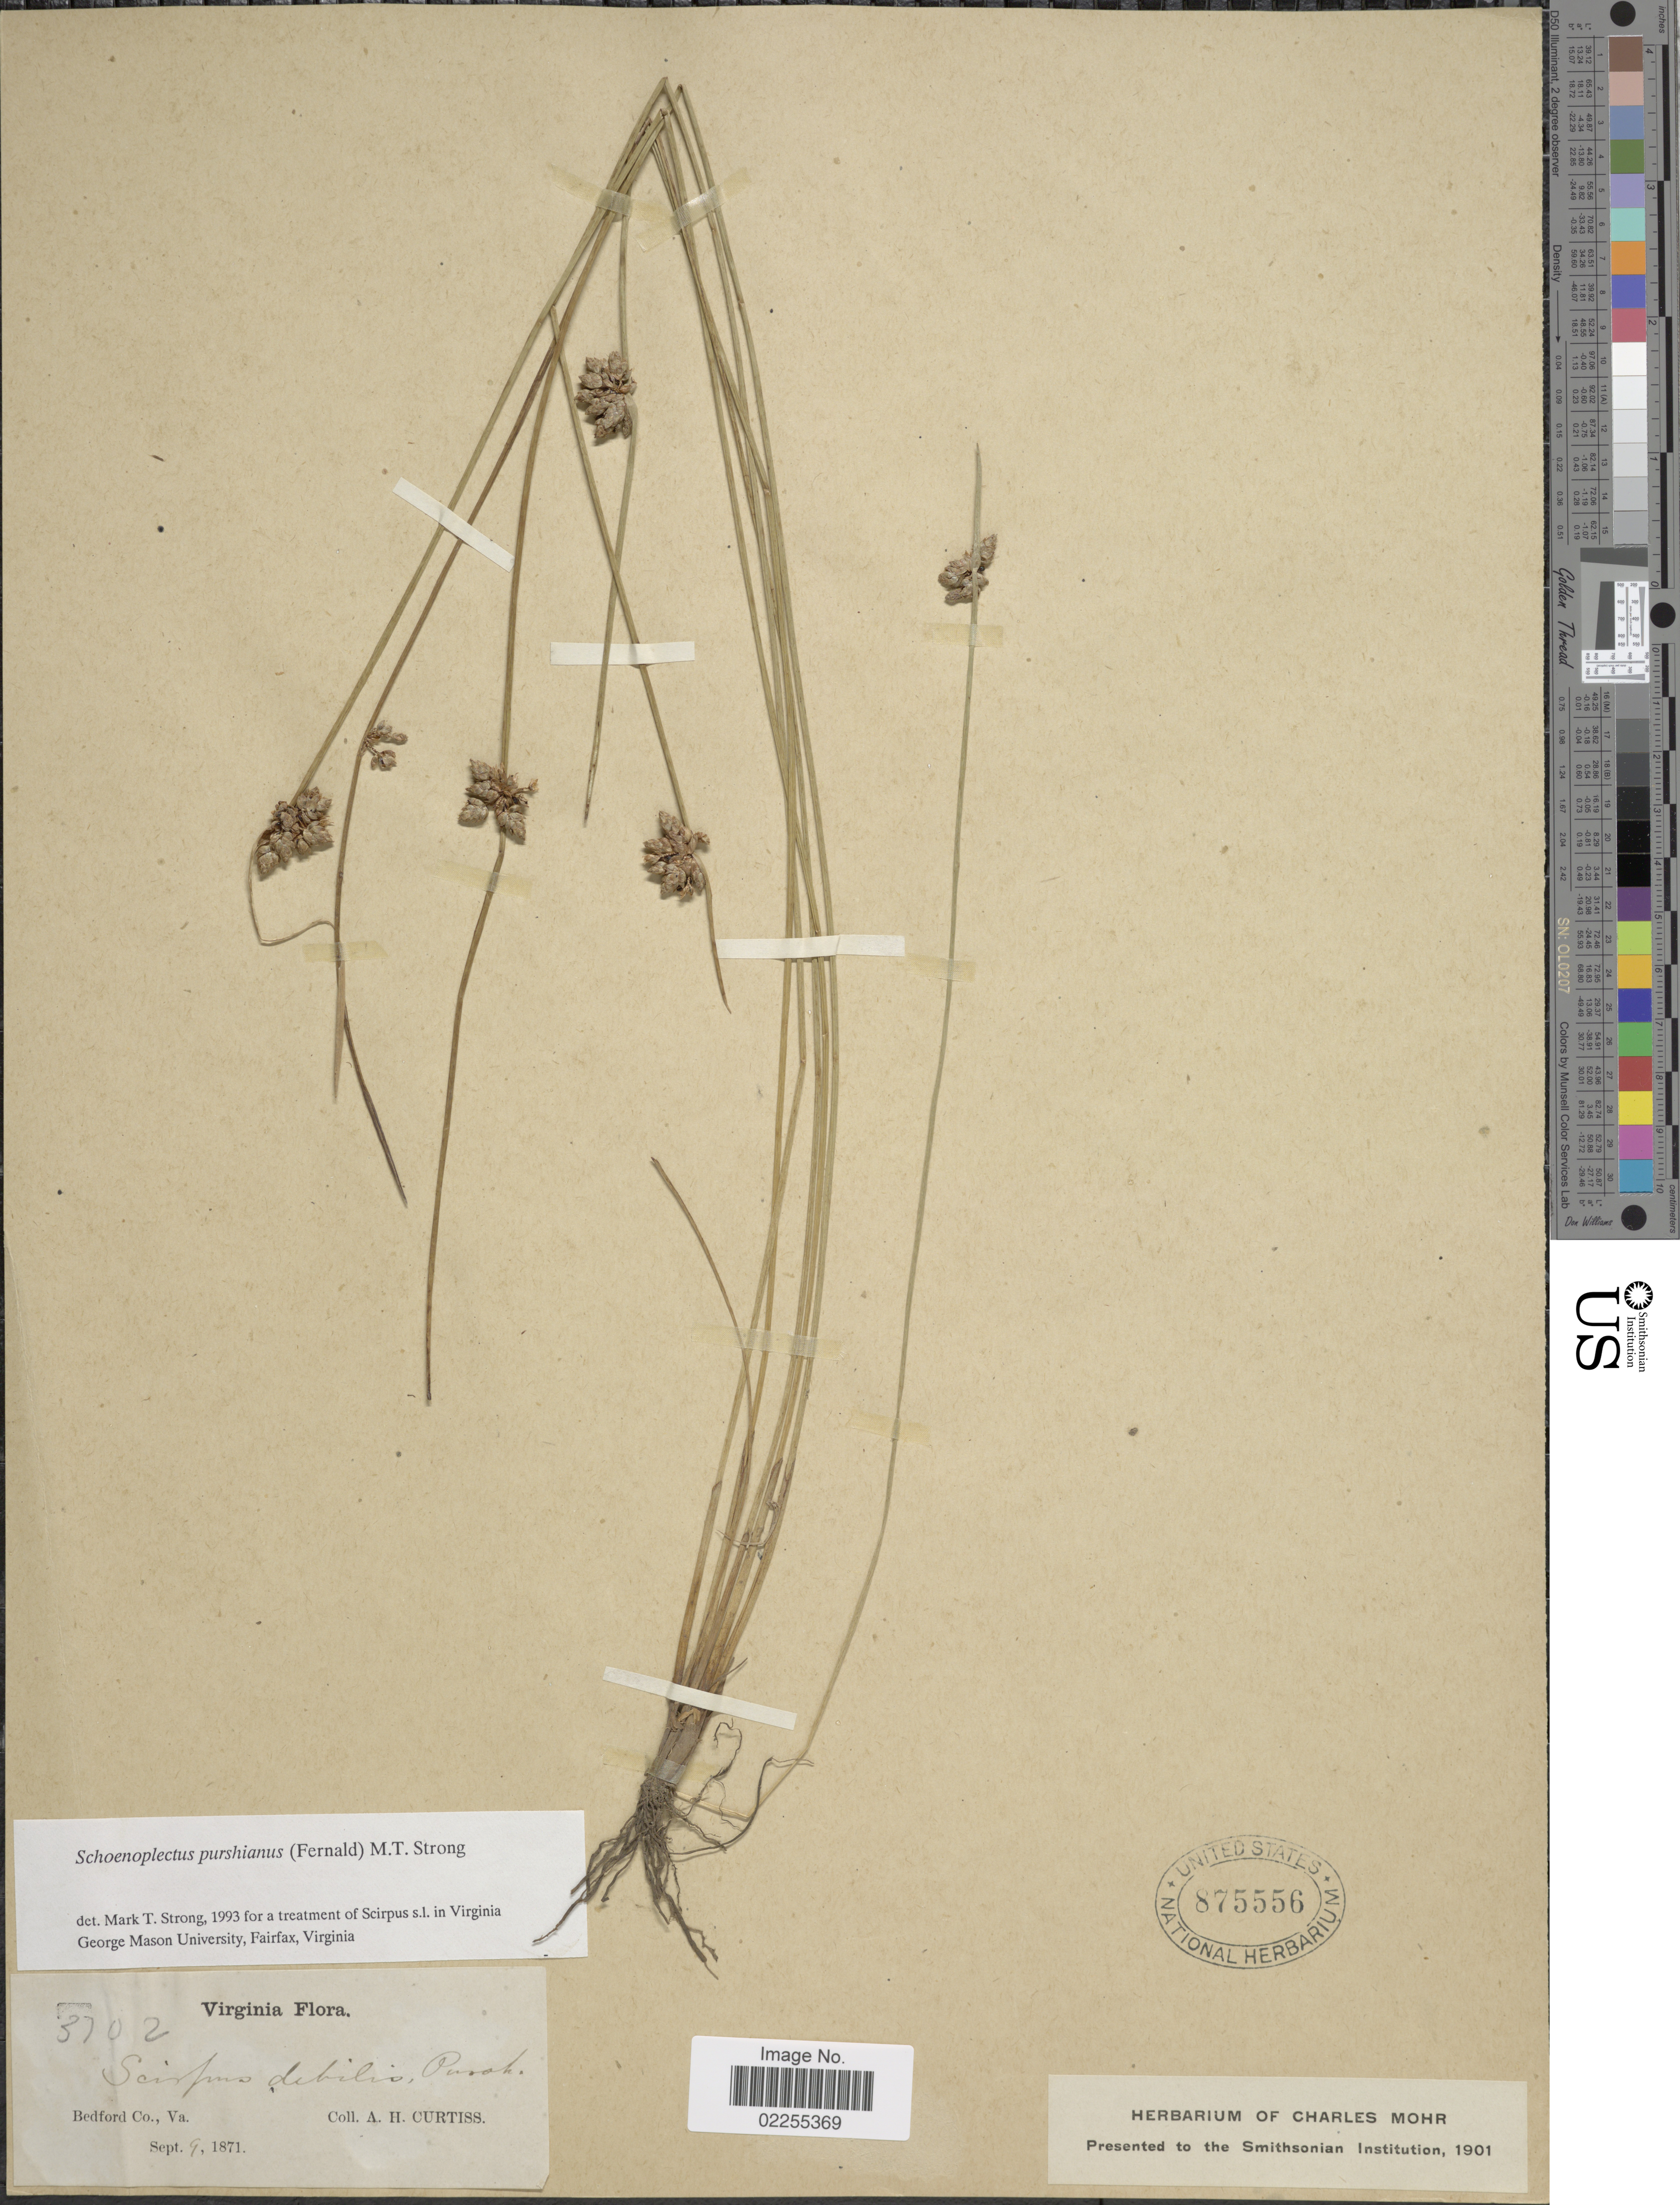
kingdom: Plantae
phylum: Tracheophyta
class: Liliopsida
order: Poales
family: Cyperaceae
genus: Schoenoplectus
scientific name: Schoenoplectus purshianus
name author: (Fernald) M.T. Strong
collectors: A. H. Curtiss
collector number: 3102*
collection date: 1871-09-09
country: United States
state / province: Virginia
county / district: Bedford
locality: Bedford Co.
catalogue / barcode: US 875556